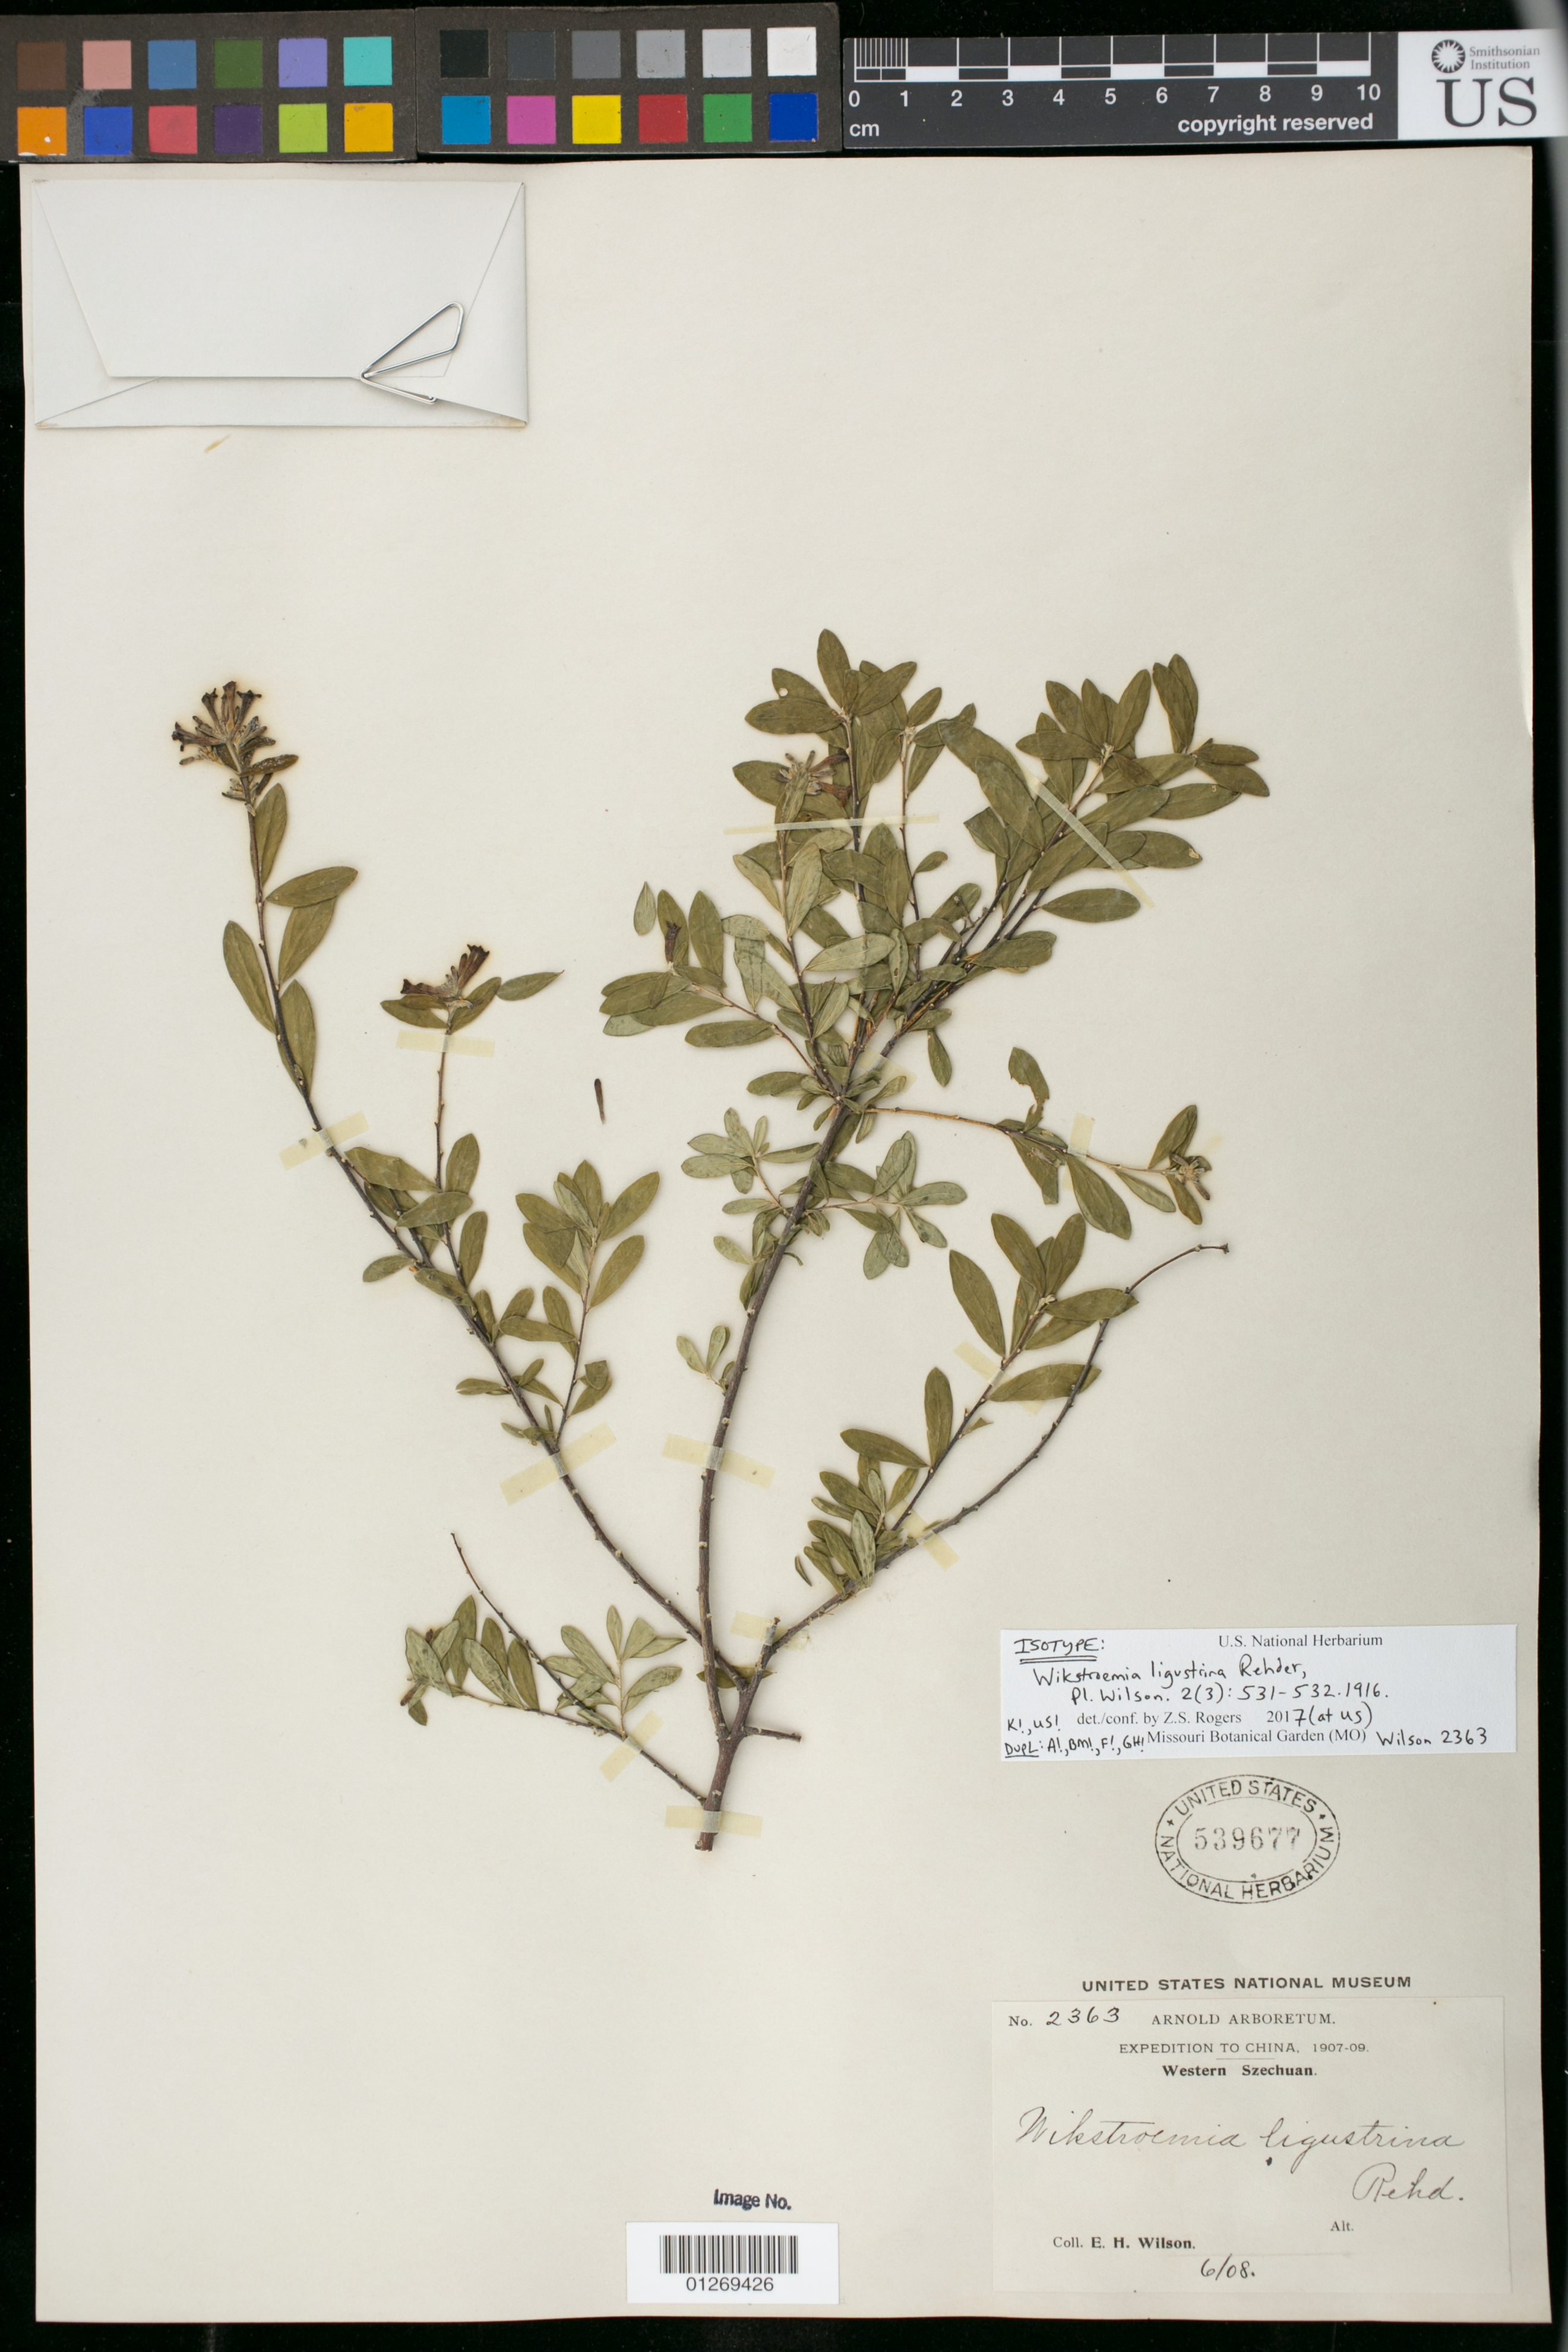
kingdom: Plantae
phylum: Tracheophyta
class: Magnoliopsida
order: Malvales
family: Thymelaeaceae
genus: Wikstroemia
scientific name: Wikstroemia ligustrina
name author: Rehder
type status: Isotype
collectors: E. H. Wilson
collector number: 2363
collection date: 1908-06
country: China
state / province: Sichuan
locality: Western Szechuan.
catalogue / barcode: US 539677